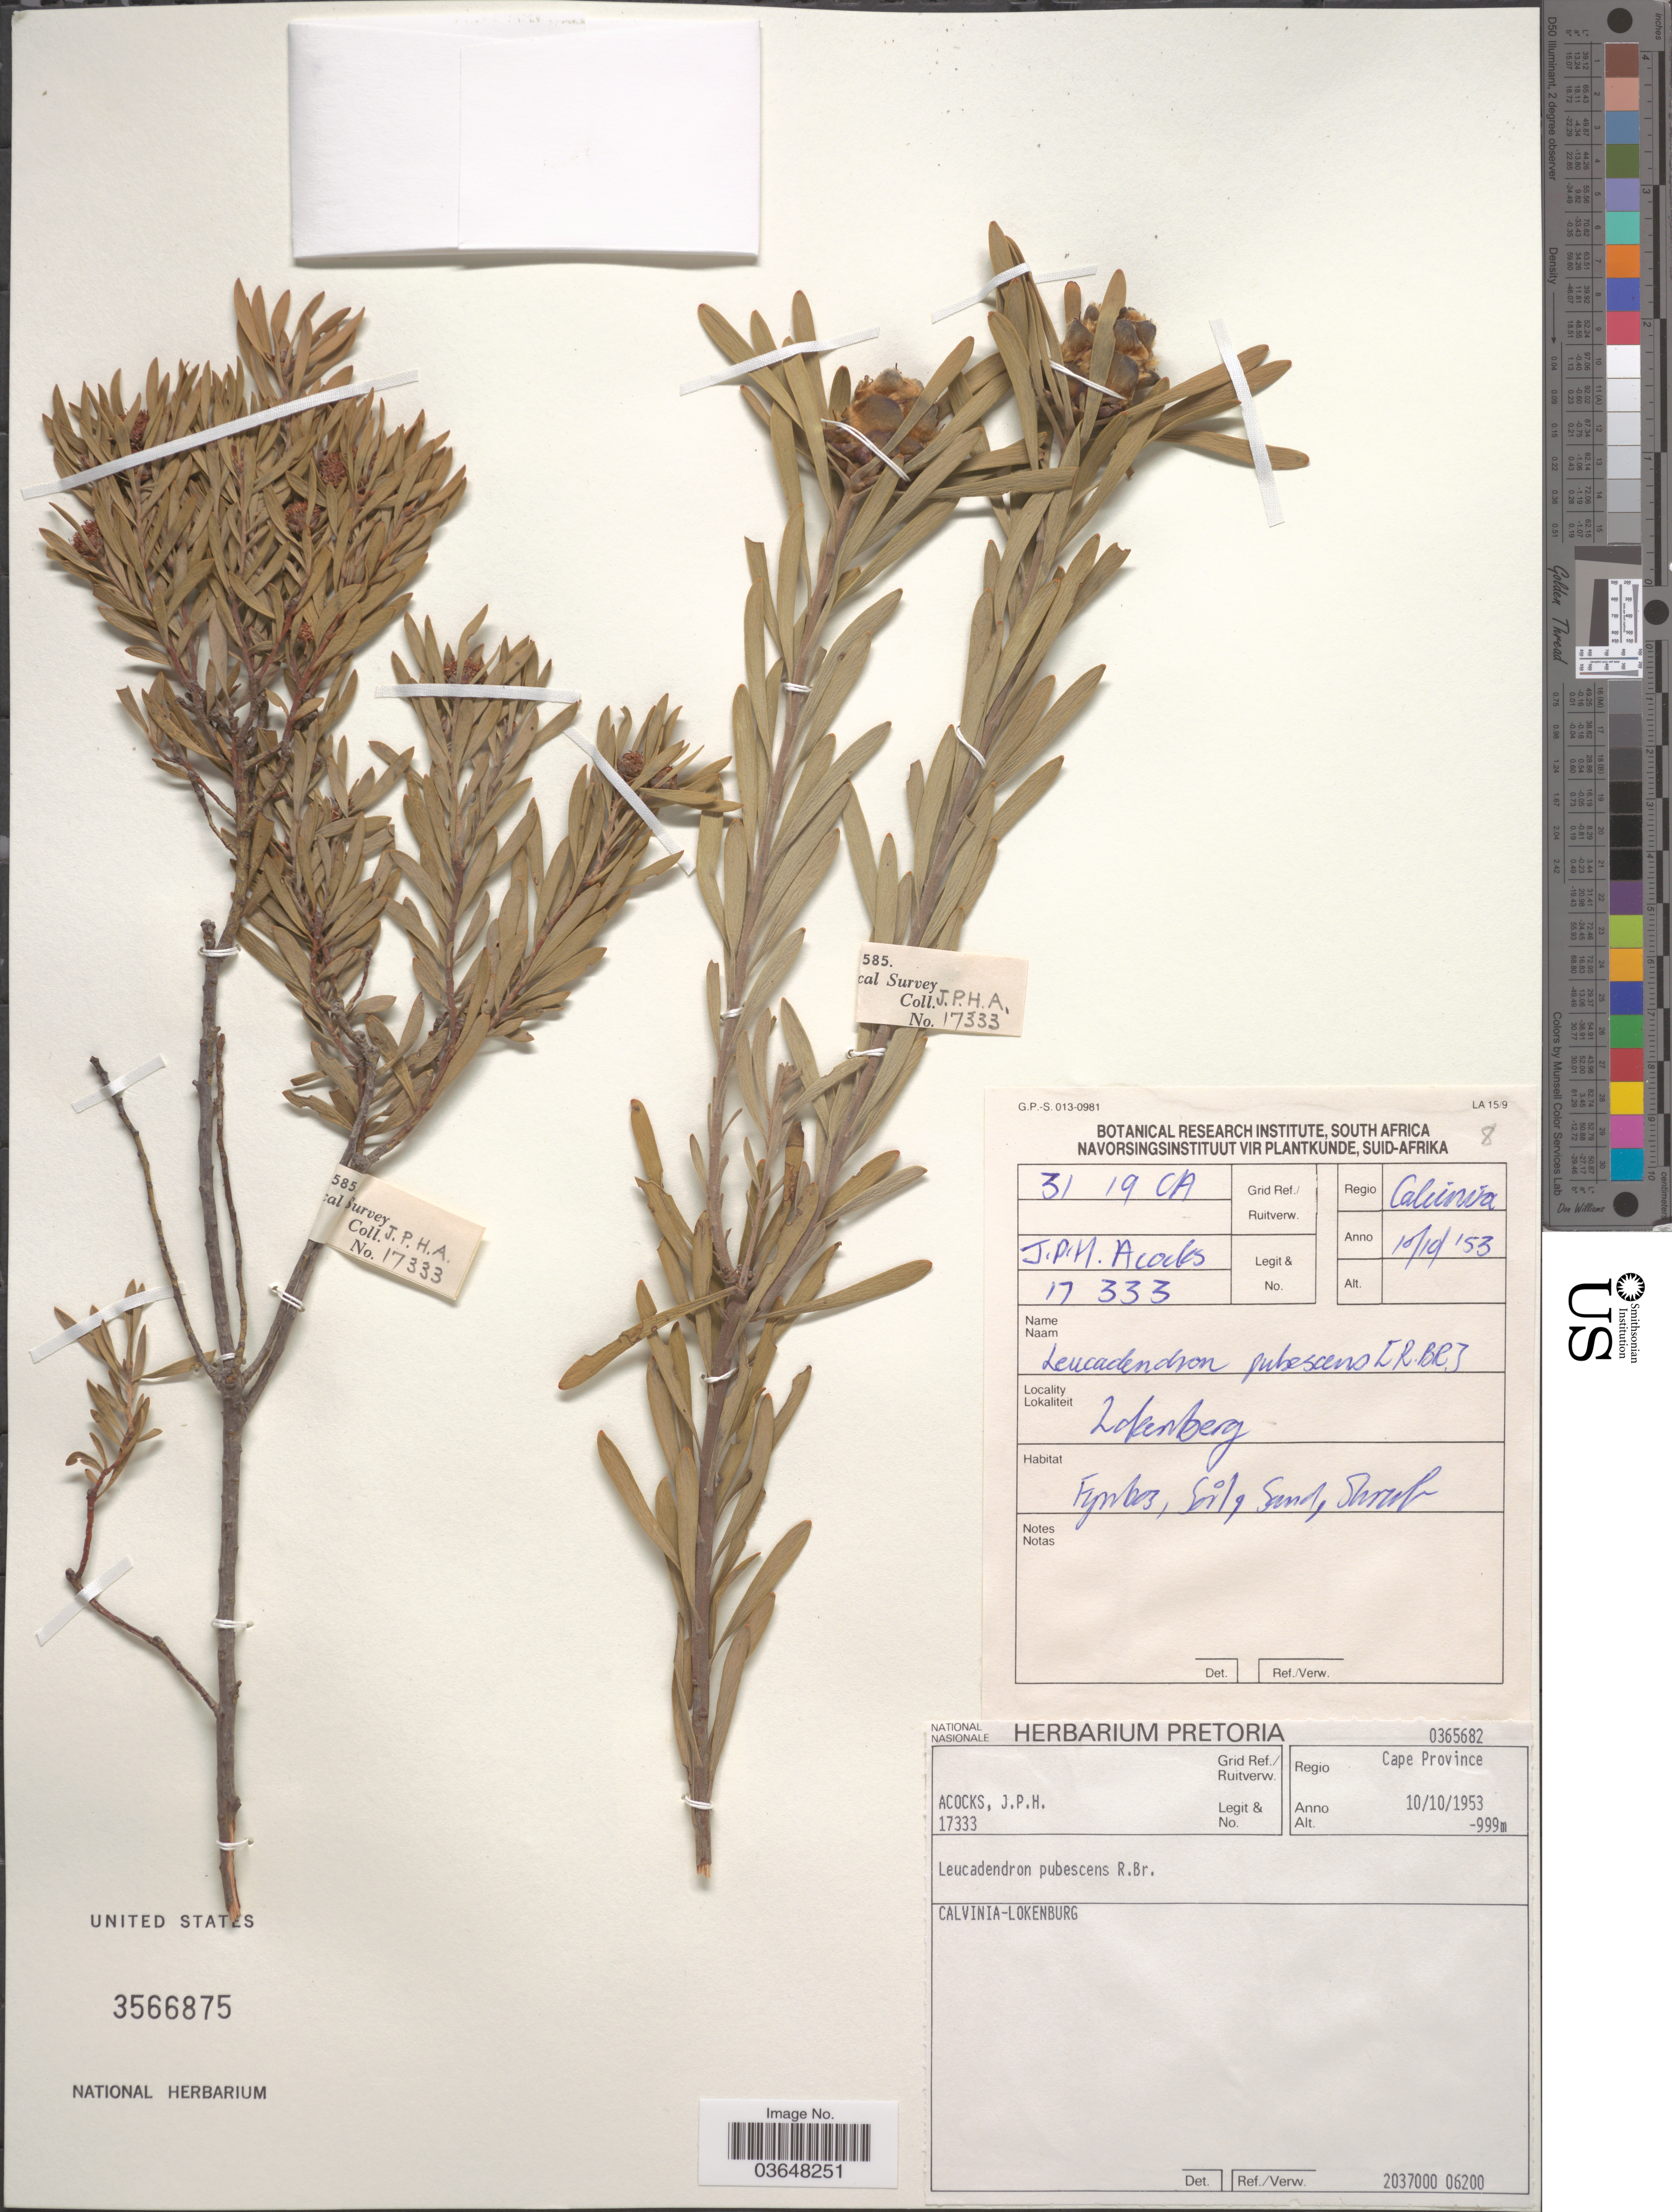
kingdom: Plantae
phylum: Tracheophyta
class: Magnoliopsida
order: Proteales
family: Proteaceae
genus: Leucadendron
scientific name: Leucadendron pubescens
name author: R. Br.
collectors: J. P. Acocks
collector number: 17333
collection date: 1953-10-10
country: South Africa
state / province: Northern Cape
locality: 3119 CA Grid Ref/ Ruitverw. Regio Calvinia. Lokenberg. Regio Cape Province. Calvinia-Lokenberg.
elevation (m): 999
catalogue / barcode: US 3566875